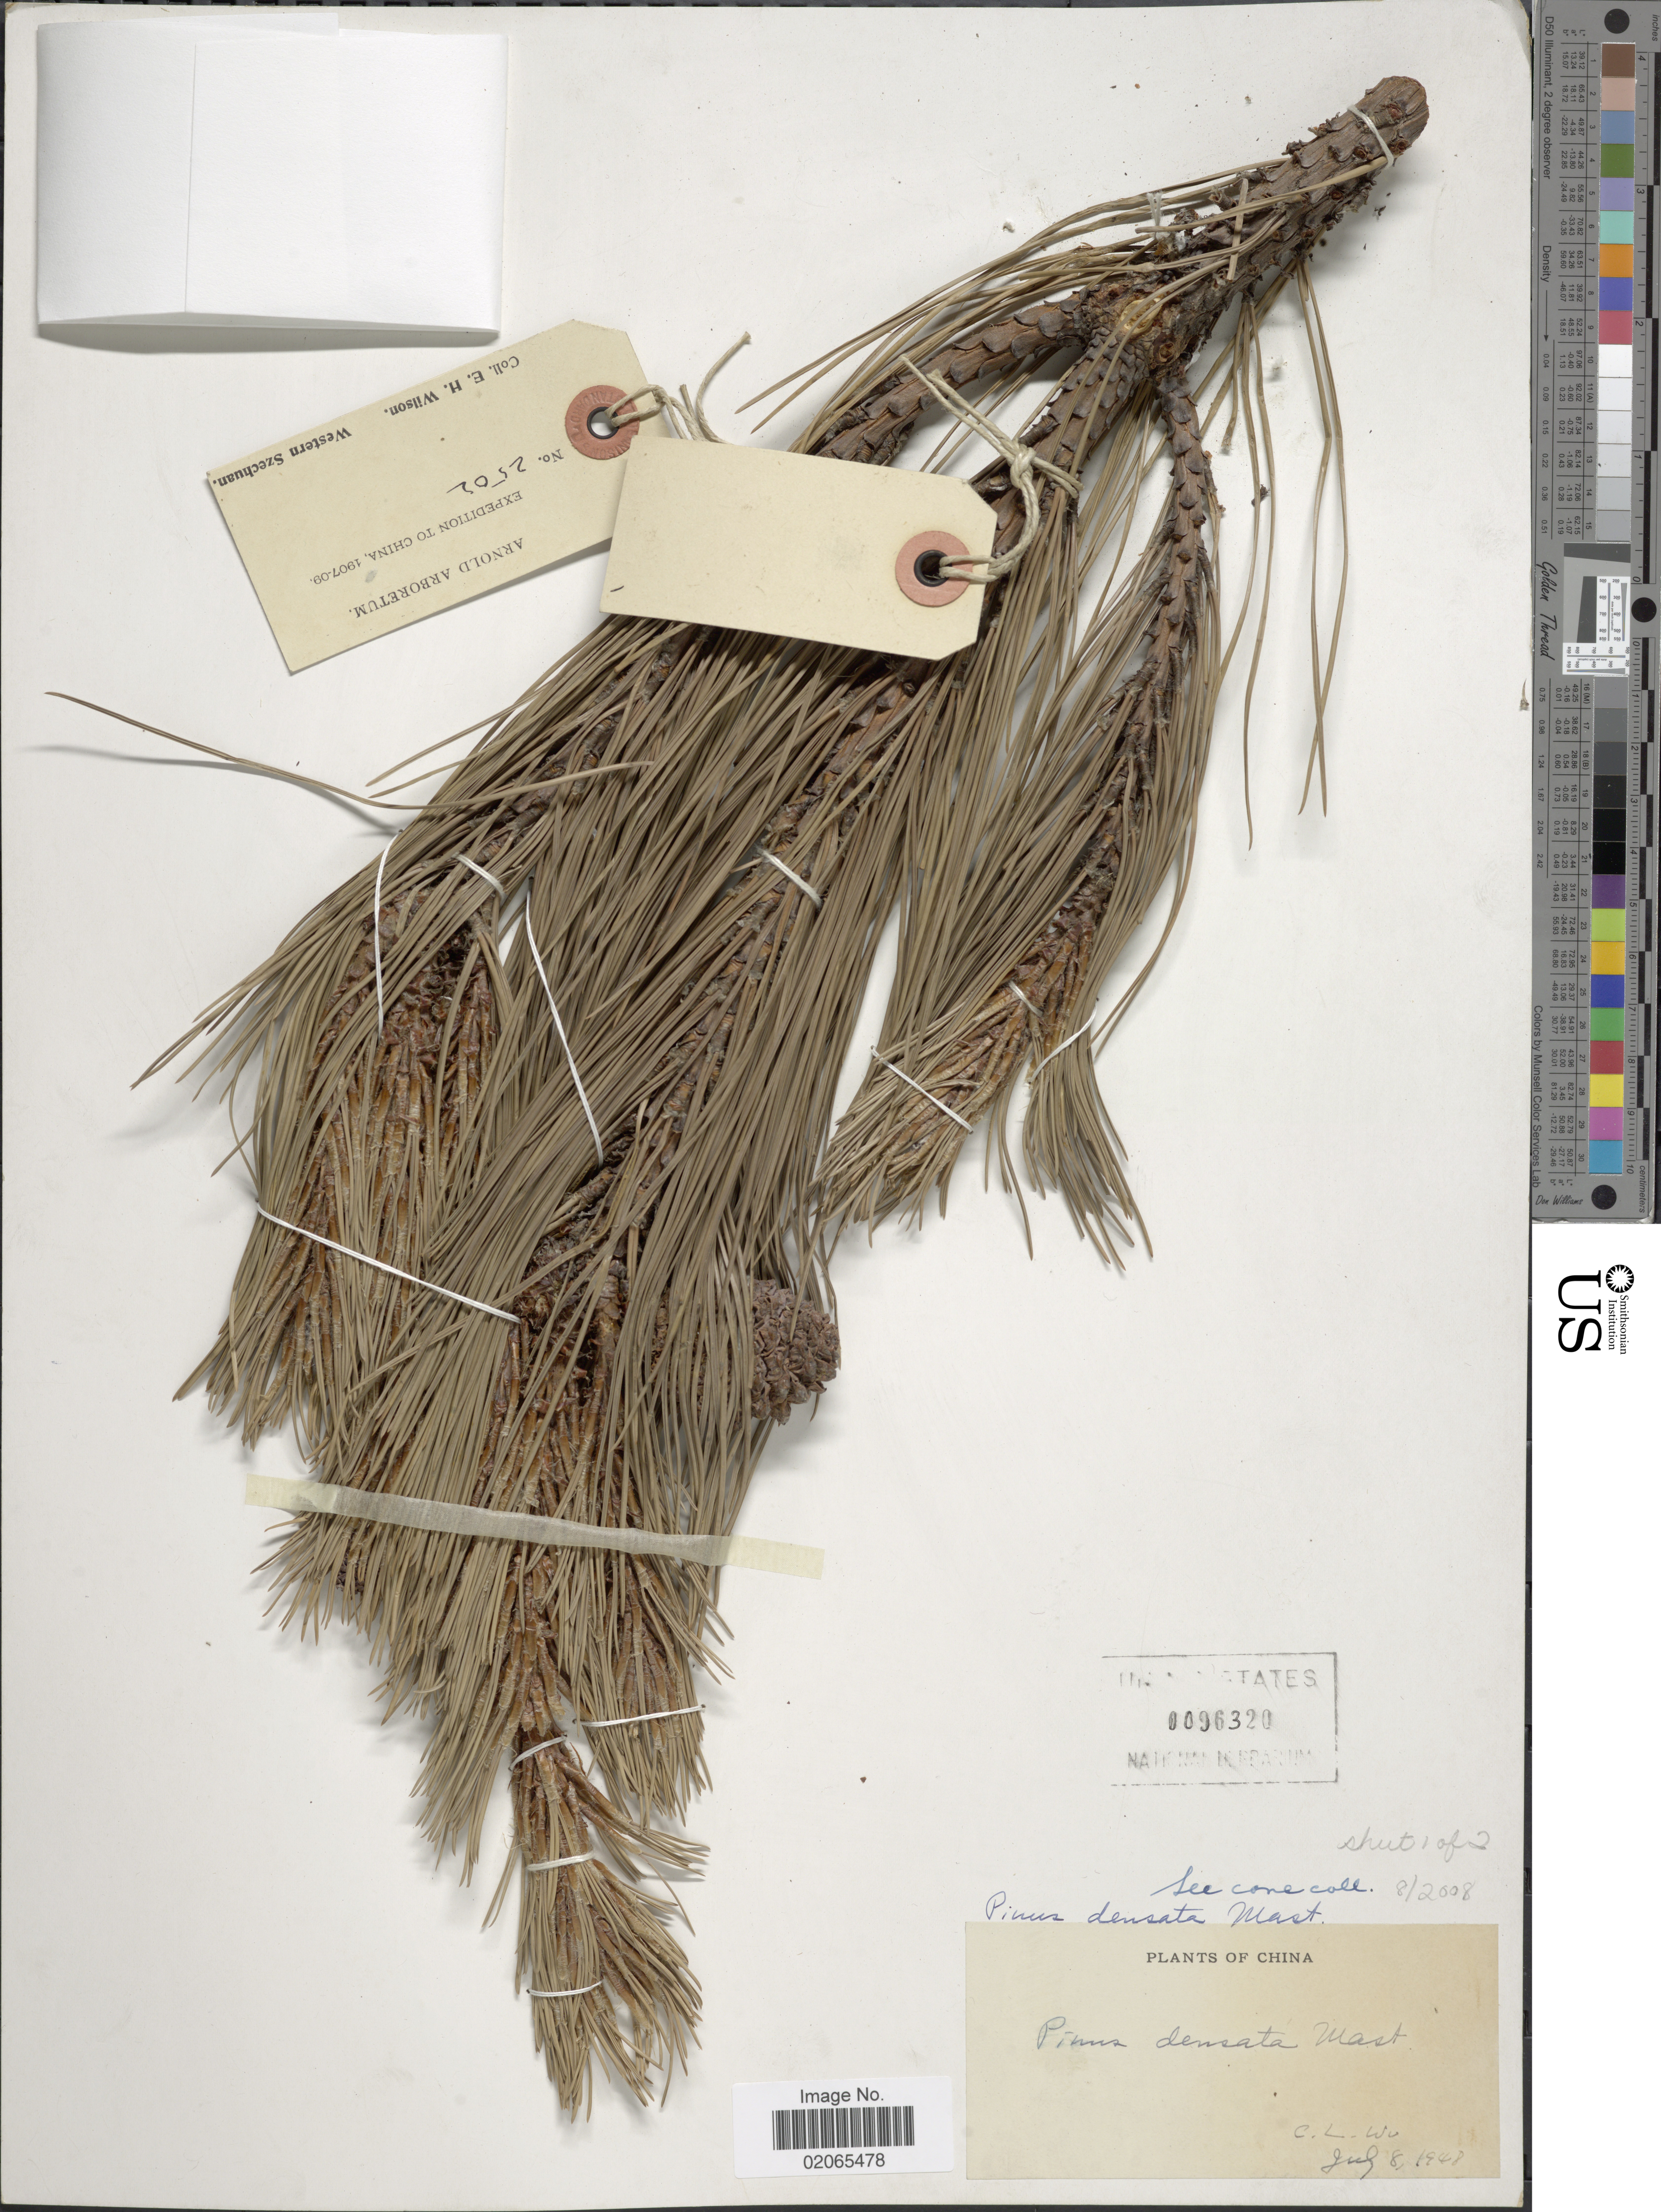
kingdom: Plantae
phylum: Tracheophyta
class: Pinopsida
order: Pinales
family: Pinaceae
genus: Pinus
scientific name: Pinus densata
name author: Mast.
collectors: E. Wilson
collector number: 2502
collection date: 1907/1909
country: China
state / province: Sichuan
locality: Western Szechuan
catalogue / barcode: US 96320